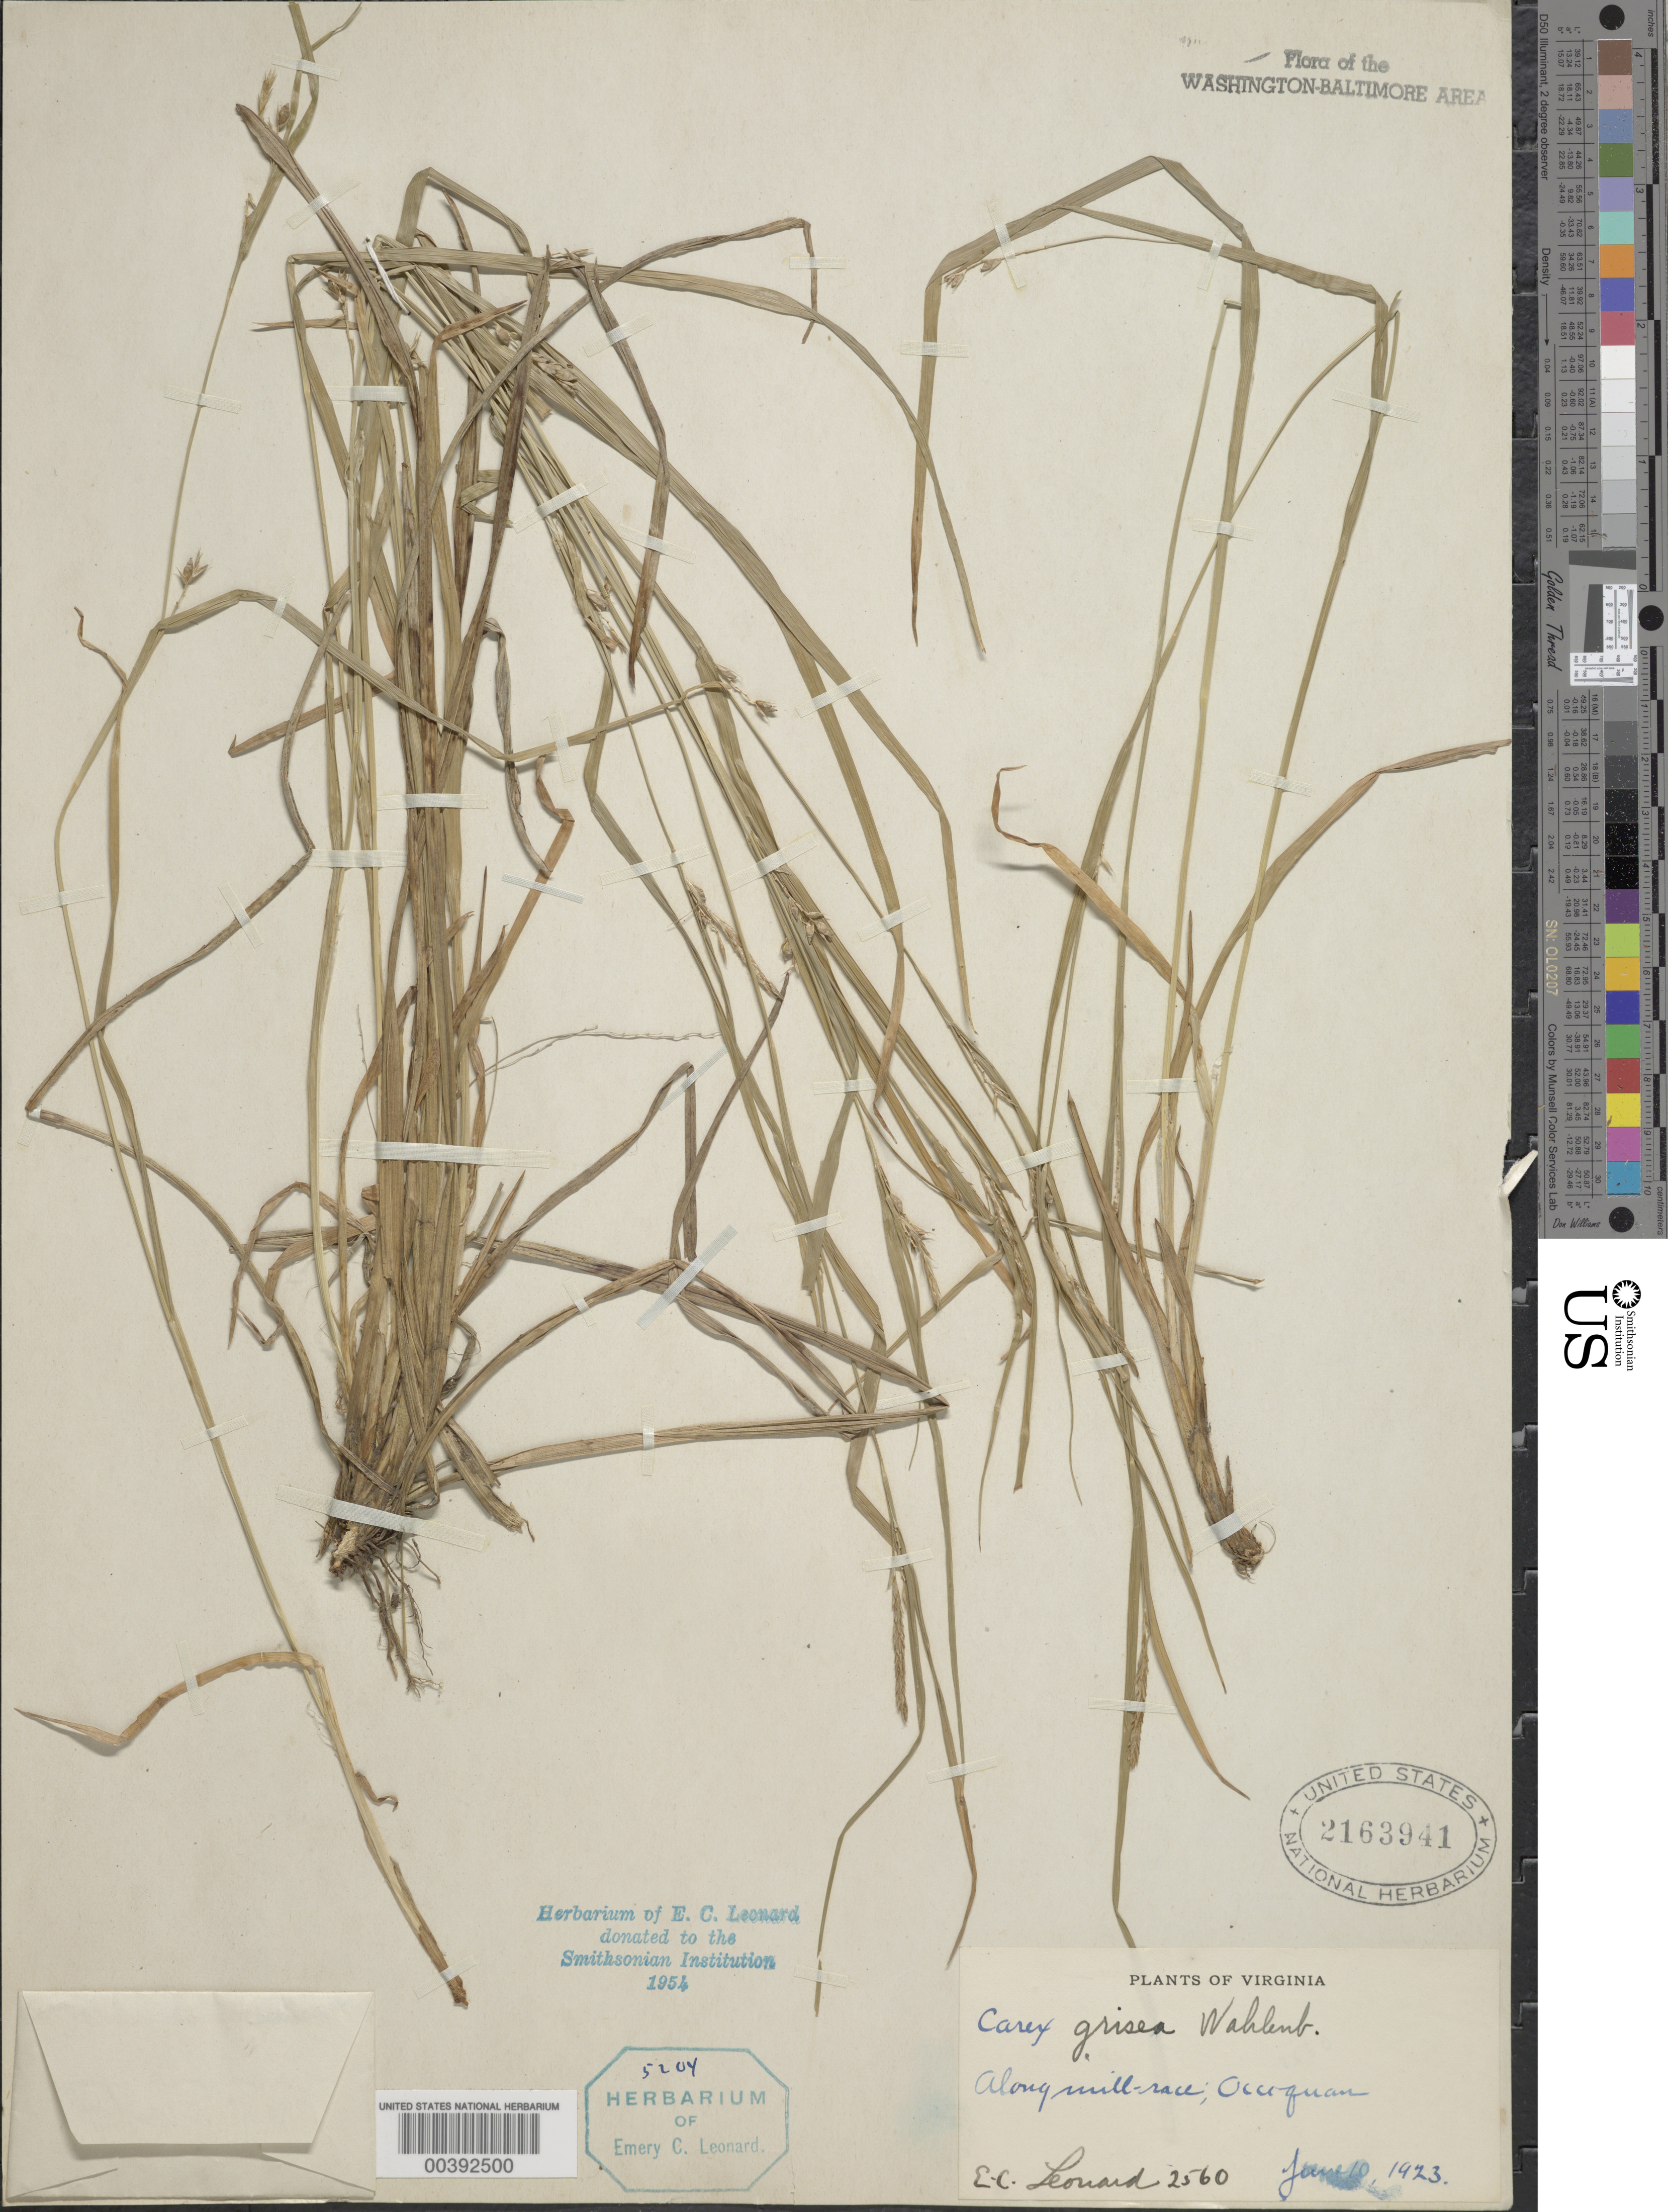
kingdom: Plantae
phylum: Tracheophyta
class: Liliopsida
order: Poales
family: Cyperaceae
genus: Carex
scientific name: Carex grisea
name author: Wahlenb.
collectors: E. C. Leonard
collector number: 2560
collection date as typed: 10 Jun 1923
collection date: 1923-06-10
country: United States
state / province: Virginia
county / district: Prince William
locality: Occoquan, at the Mill Race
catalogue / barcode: US 2163941